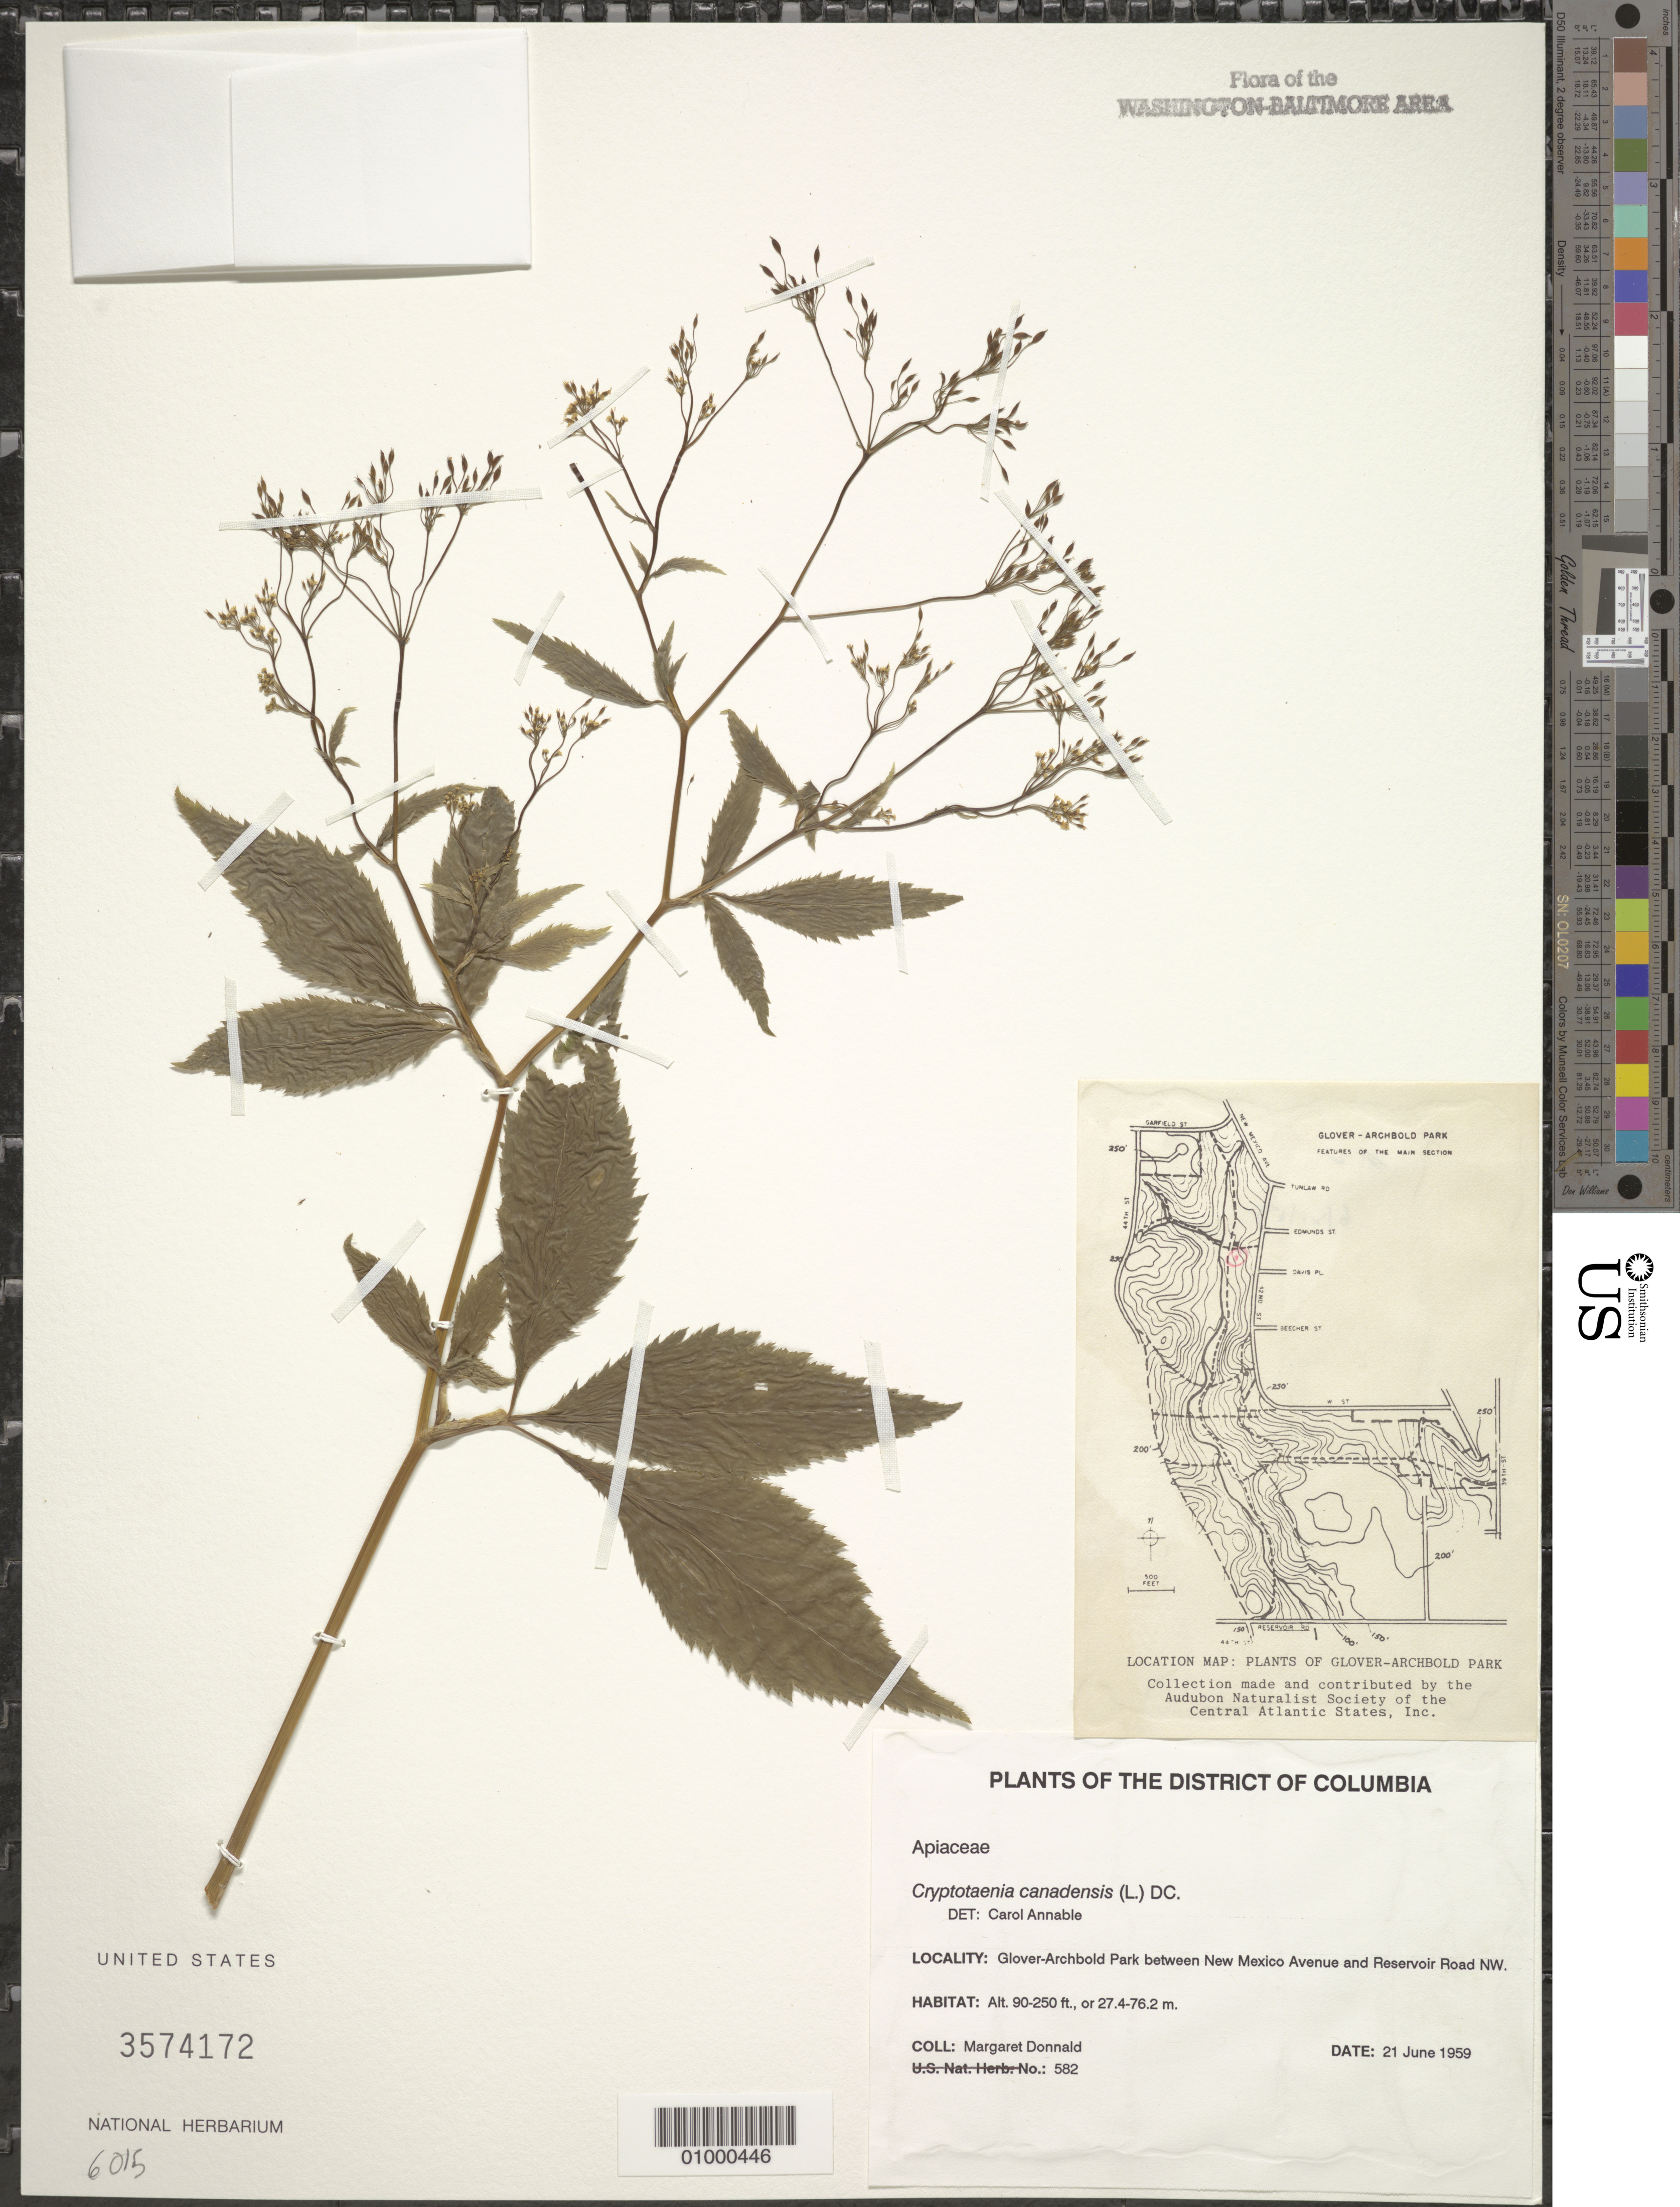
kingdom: Plantae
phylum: Tracheophyta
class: Magnoliopsida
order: Apiales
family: Apiaceae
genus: Cryptotaenia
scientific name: Cryptotaenia canadensis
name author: (L.) DC.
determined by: Annable, C. R.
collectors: M. Donnald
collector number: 582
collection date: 1958-06-21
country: United States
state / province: District of Columbia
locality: Glover-Archbold Park between New Mexico Avenue and Reservoir Road NW.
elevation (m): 27.4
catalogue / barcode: US 3574172